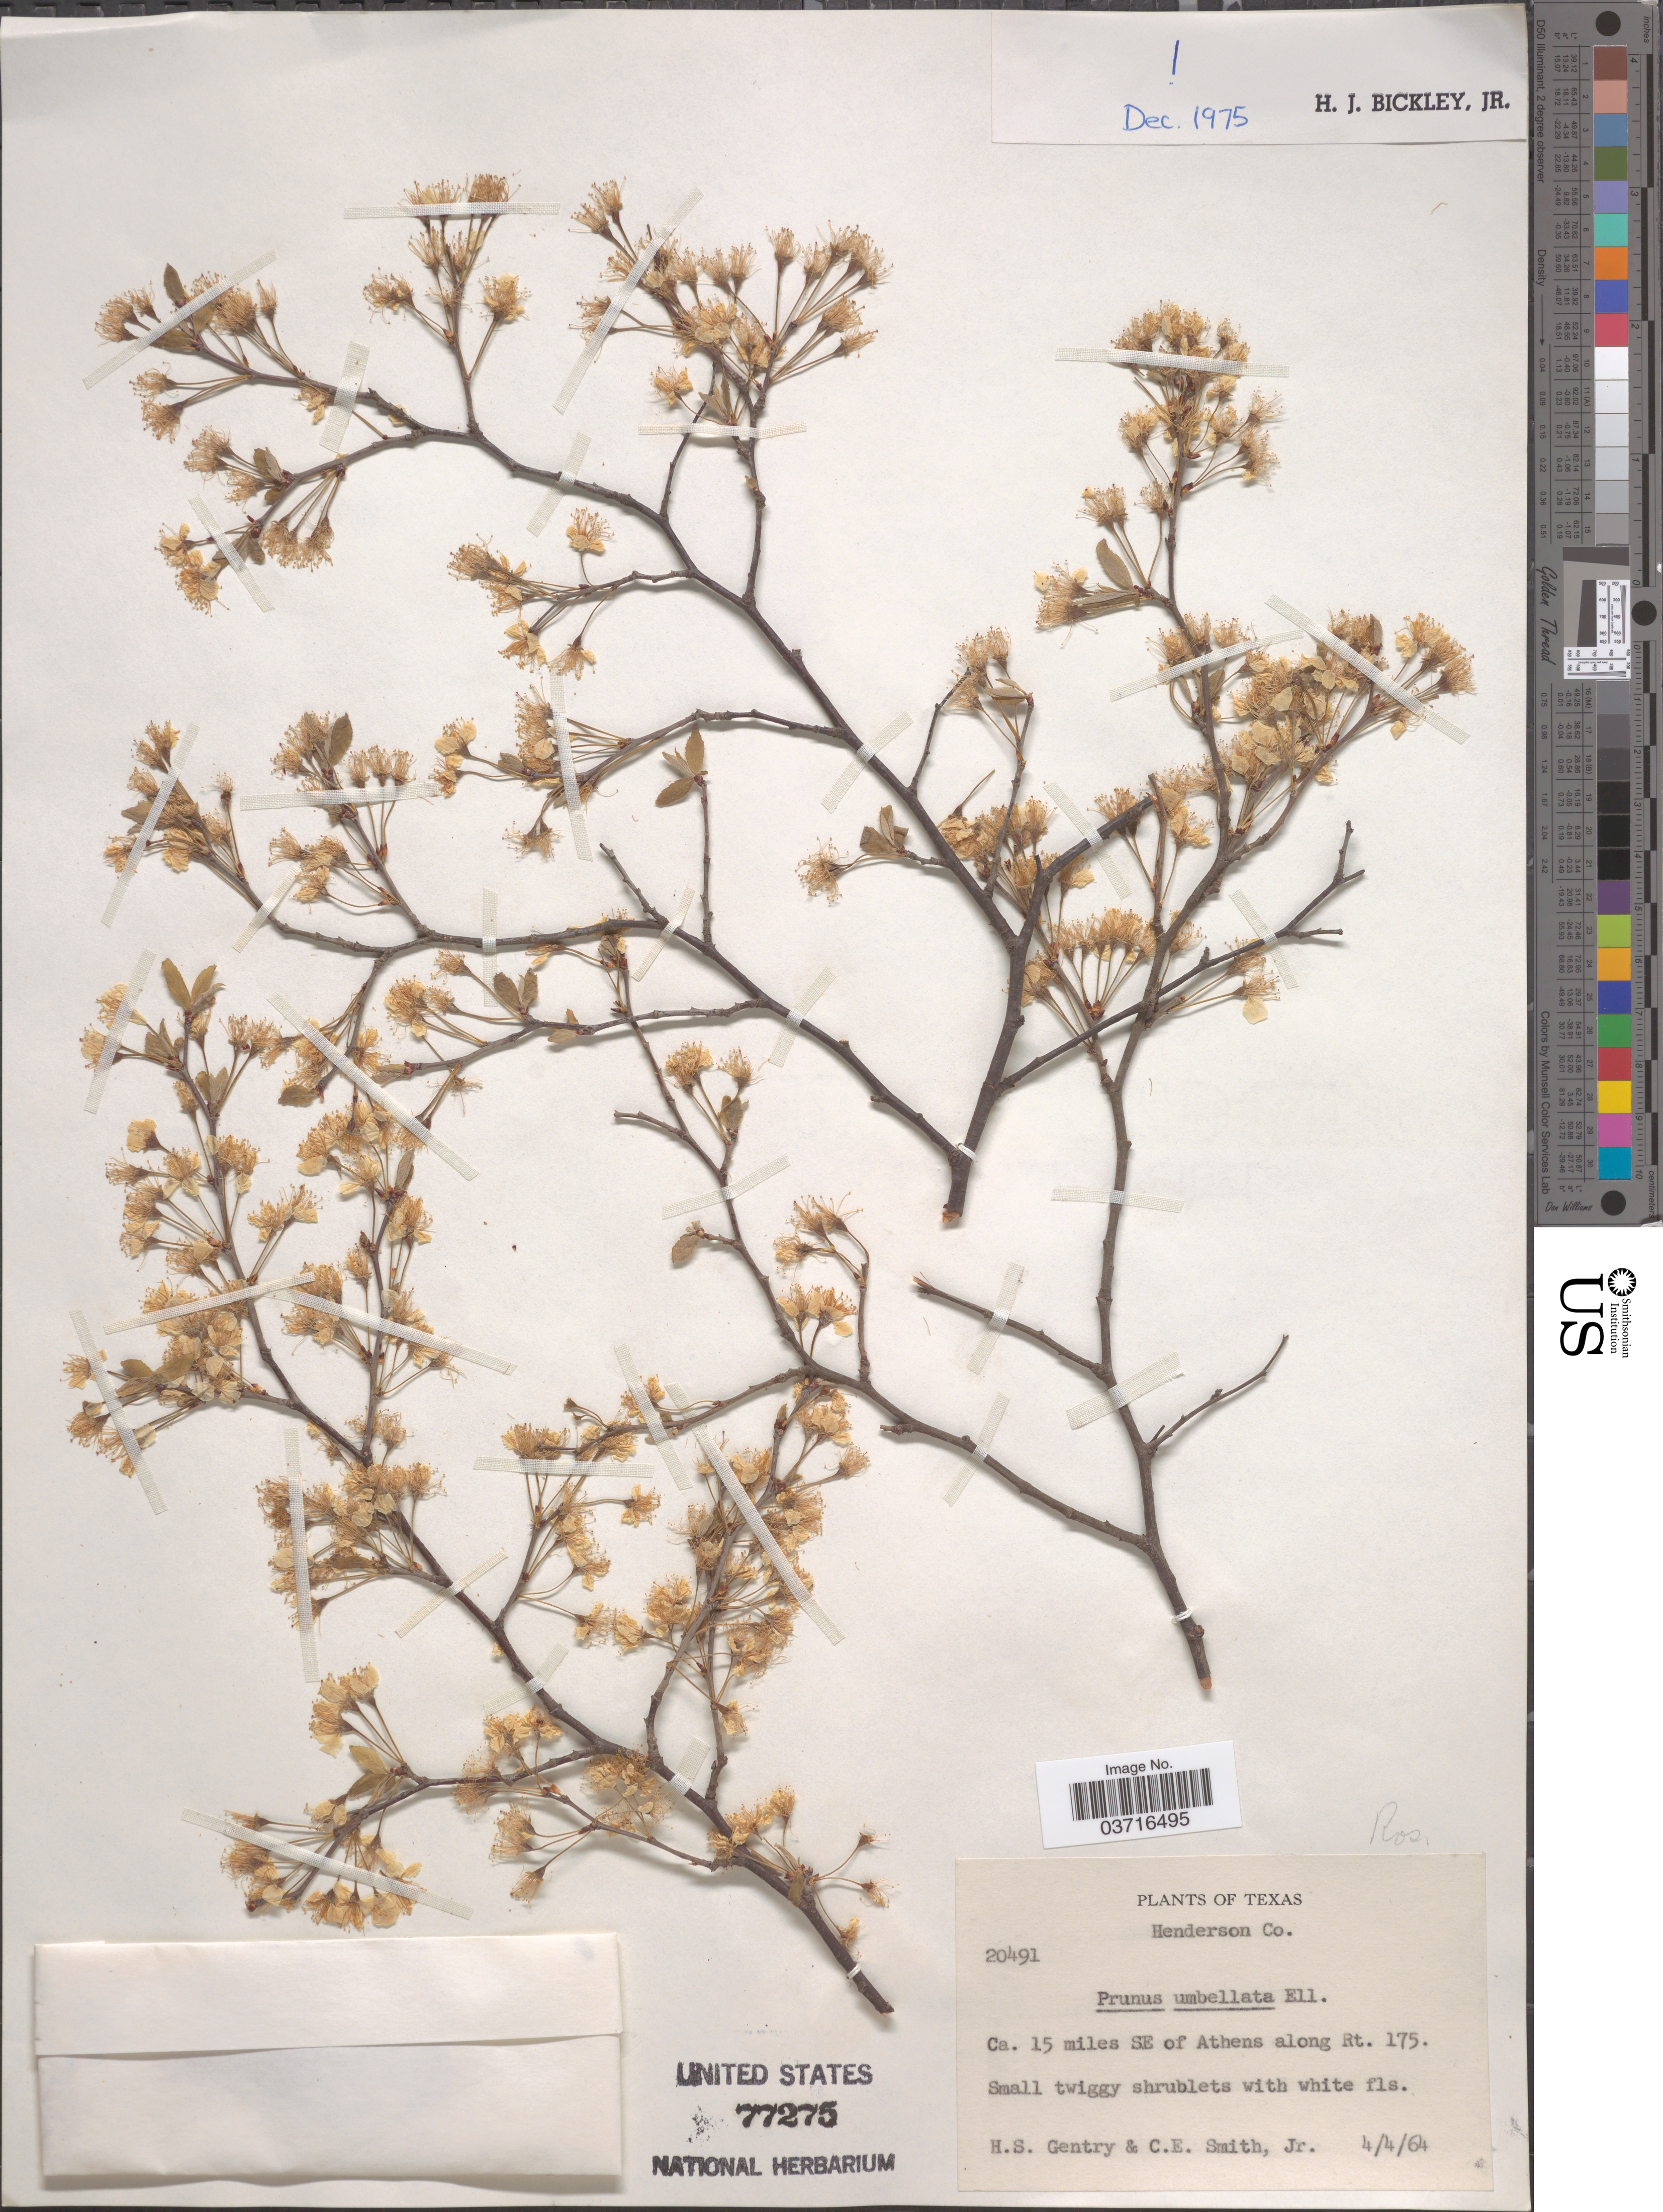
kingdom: Plantae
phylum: Tracheophyta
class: Magnoliopsida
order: Rosales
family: Rosaceae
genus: Prunus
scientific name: Prunus umbellata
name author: Elliott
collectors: H. S. Gentry & C. E. Smith Jr.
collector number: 20491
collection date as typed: Transcribed d/m/y: 4/4/64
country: United States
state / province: Texas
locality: Henderson Co. Ca. 15 miles SE of Athens along Rt. 175.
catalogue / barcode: US 77275